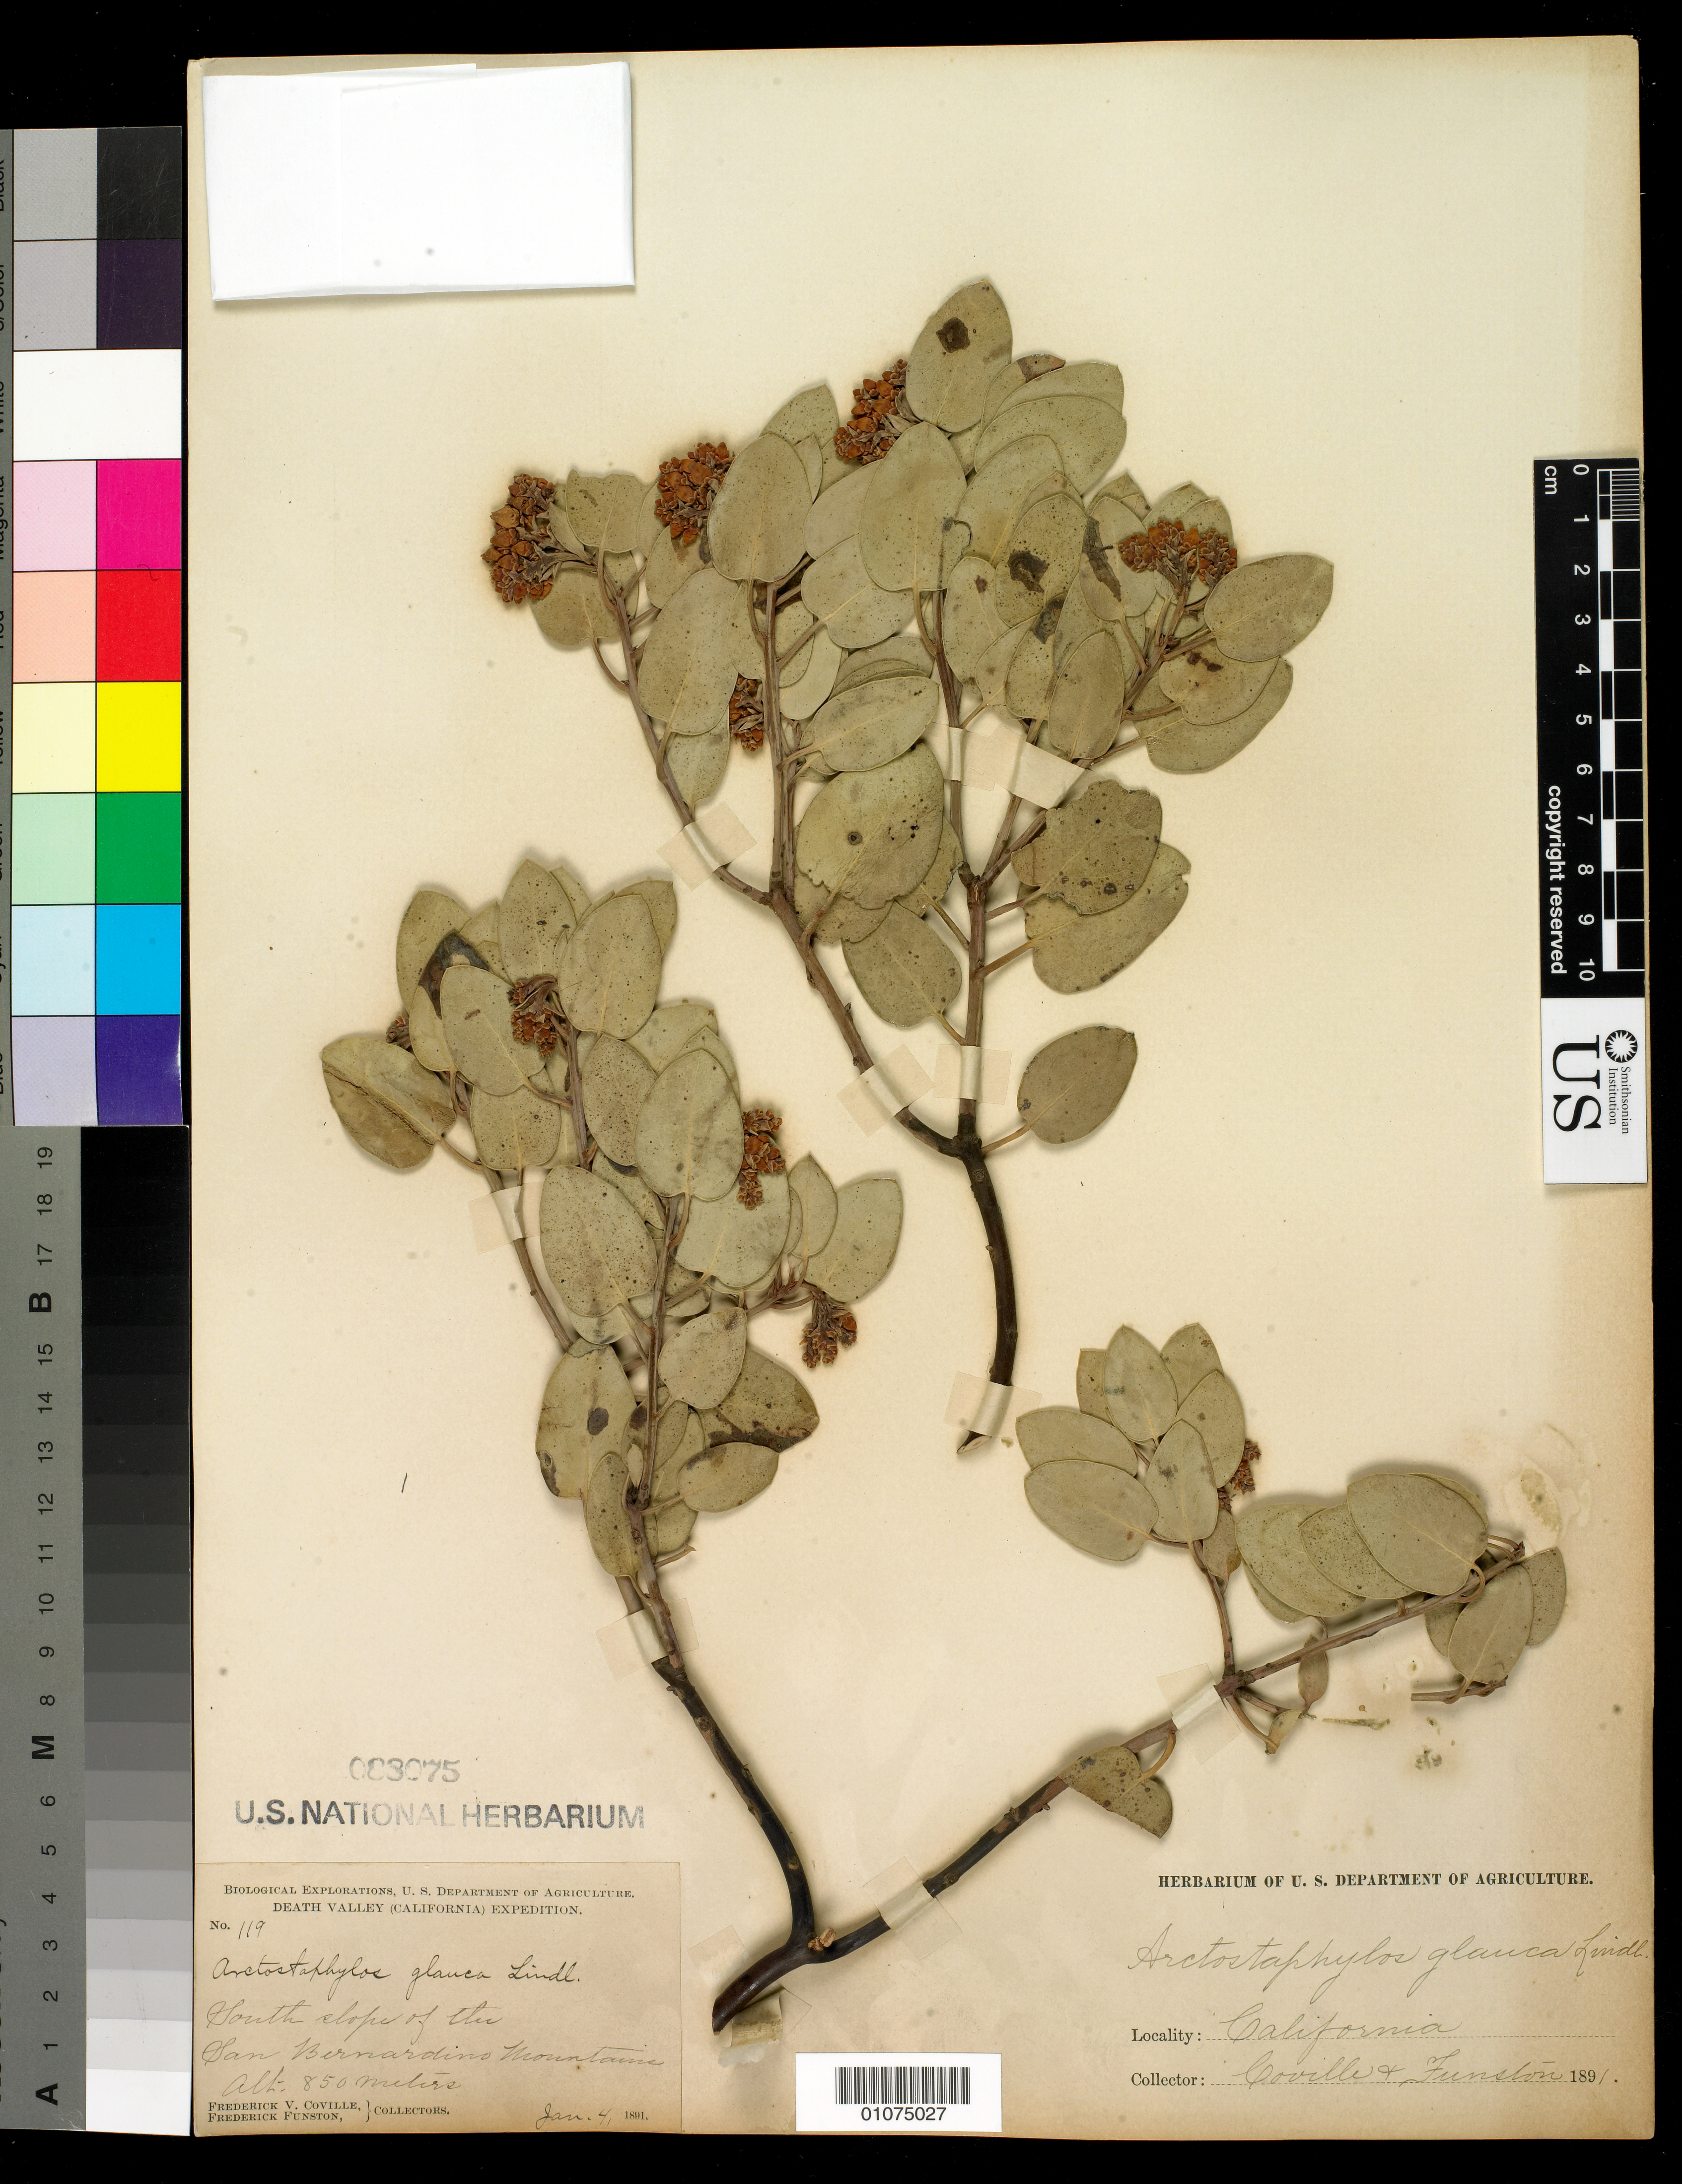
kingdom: Plantae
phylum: Tracheophyta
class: Magnoliopsida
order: Ericales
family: Ericaceae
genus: Arctostaphylos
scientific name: Arctostaphylos glauca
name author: Lindl.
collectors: F. V. Coville & F. Funston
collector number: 119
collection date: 1891-01-04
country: United States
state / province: California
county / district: San Bernardino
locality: South slope of the San Bernardino Mts.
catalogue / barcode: US 88075